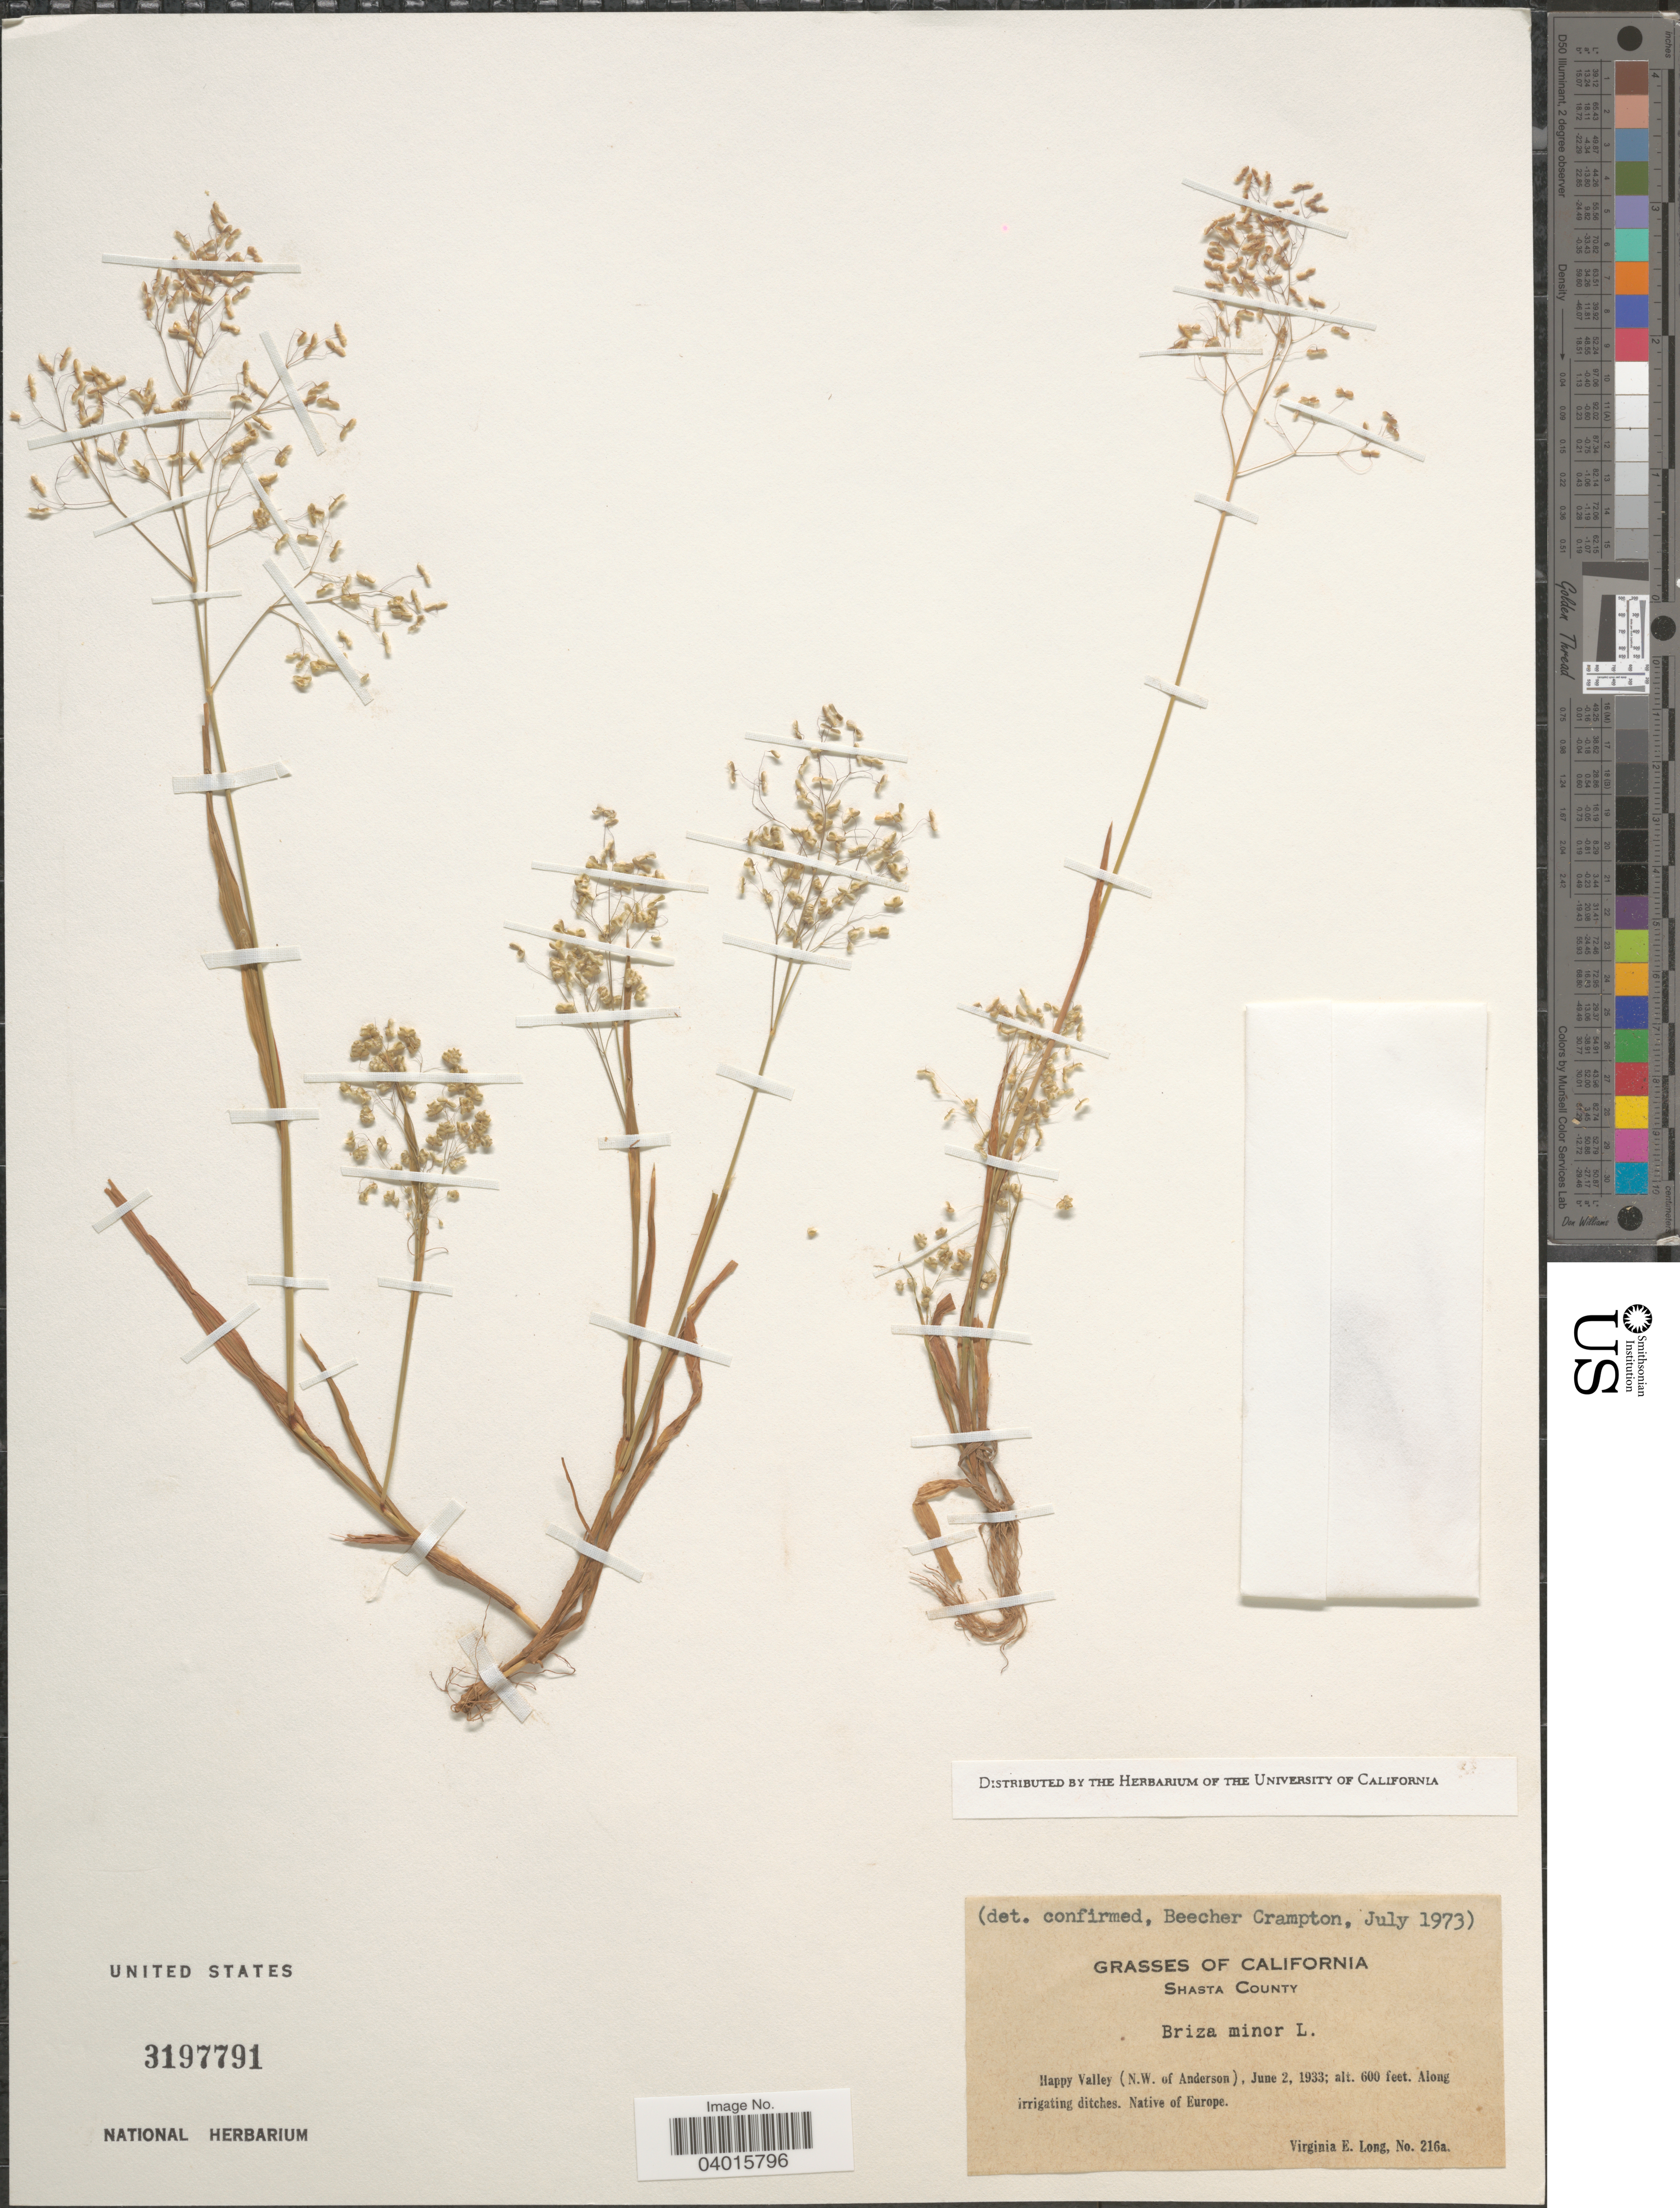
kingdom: Plantae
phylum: Tracheophyta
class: Liliopsida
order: Poales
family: Poaceae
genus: Briza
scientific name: Briza minor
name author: L.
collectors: V. Long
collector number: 216a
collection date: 1933-06-02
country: United States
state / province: California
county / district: Shasta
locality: Shasta County. Happy Valley (N.W. of Anderson).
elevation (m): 183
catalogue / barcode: US 3197791